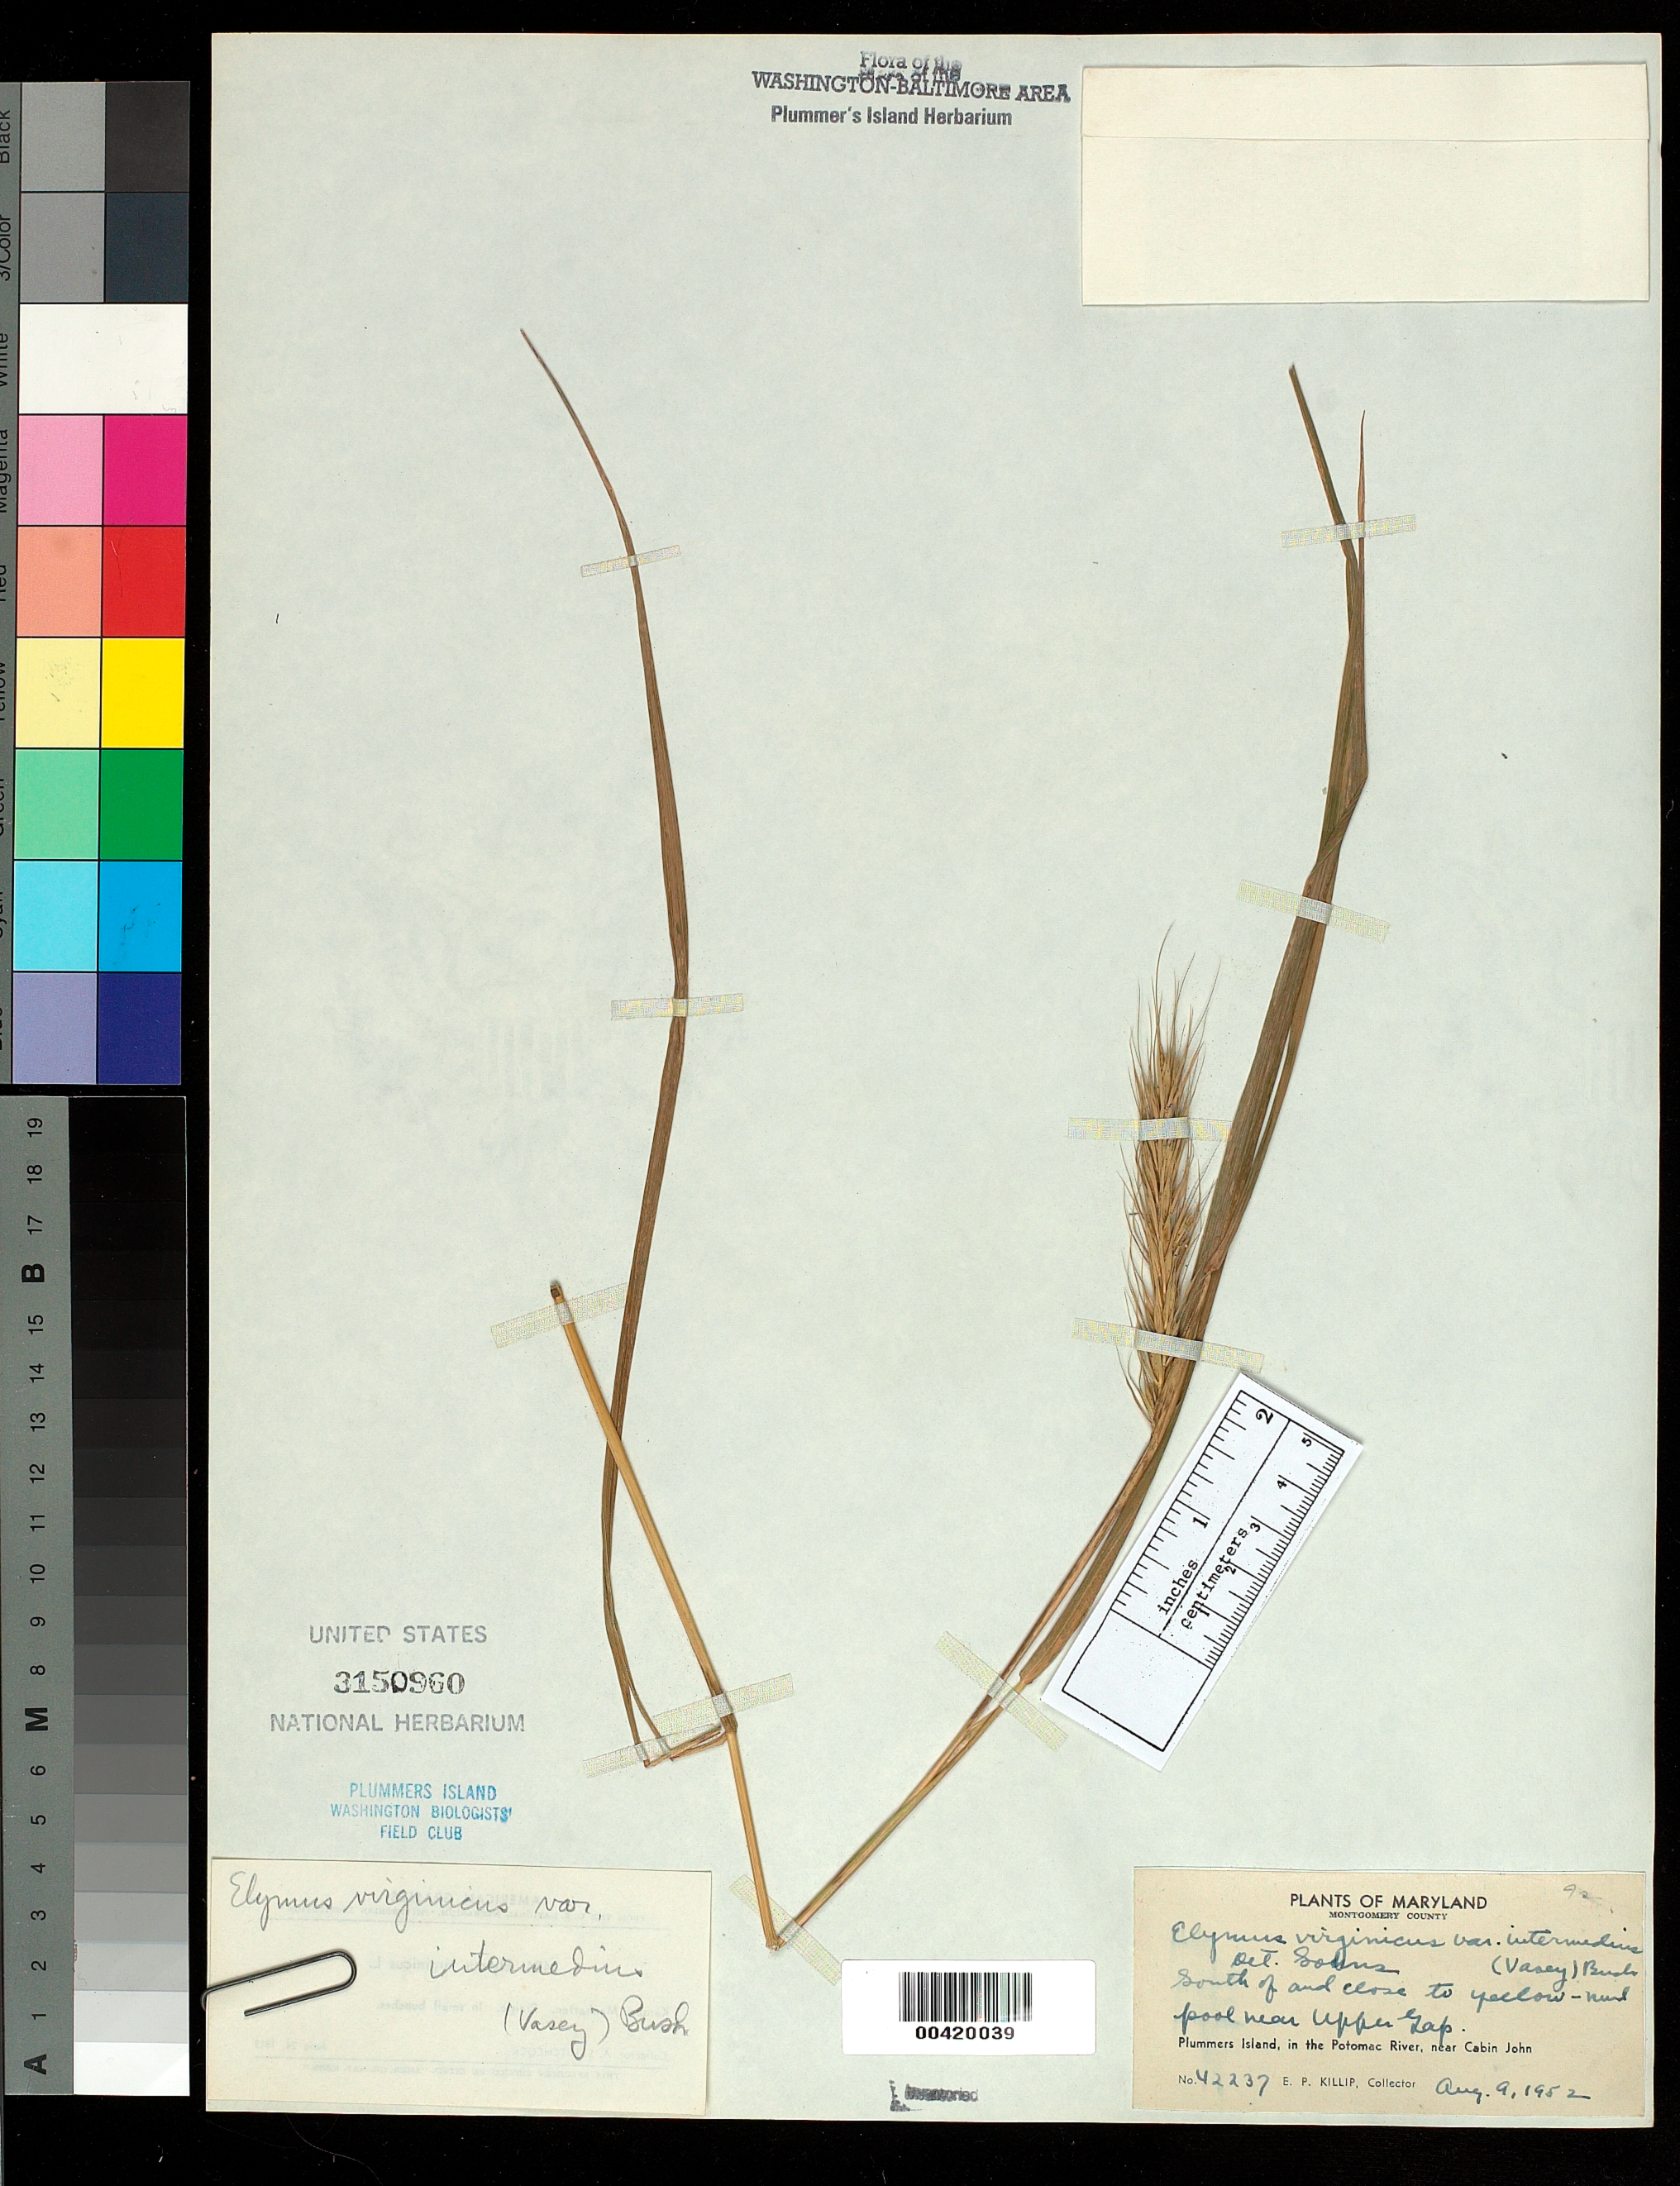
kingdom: Plantae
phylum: Tracheophyta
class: Liliopsida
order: Poales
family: Poaceae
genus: Elymus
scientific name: Elymus virginicus var. intermedius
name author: L.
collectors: E. P. Killip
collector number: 422337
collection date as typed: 09 Aug 1952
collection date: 1952-08-09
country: United States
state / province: Maryland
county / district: Montgomery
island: Plummers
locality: Plummer's Island; south of and close to yellow-mud pool near Upper Gap C. & O. Canal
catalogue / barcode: US 3150960